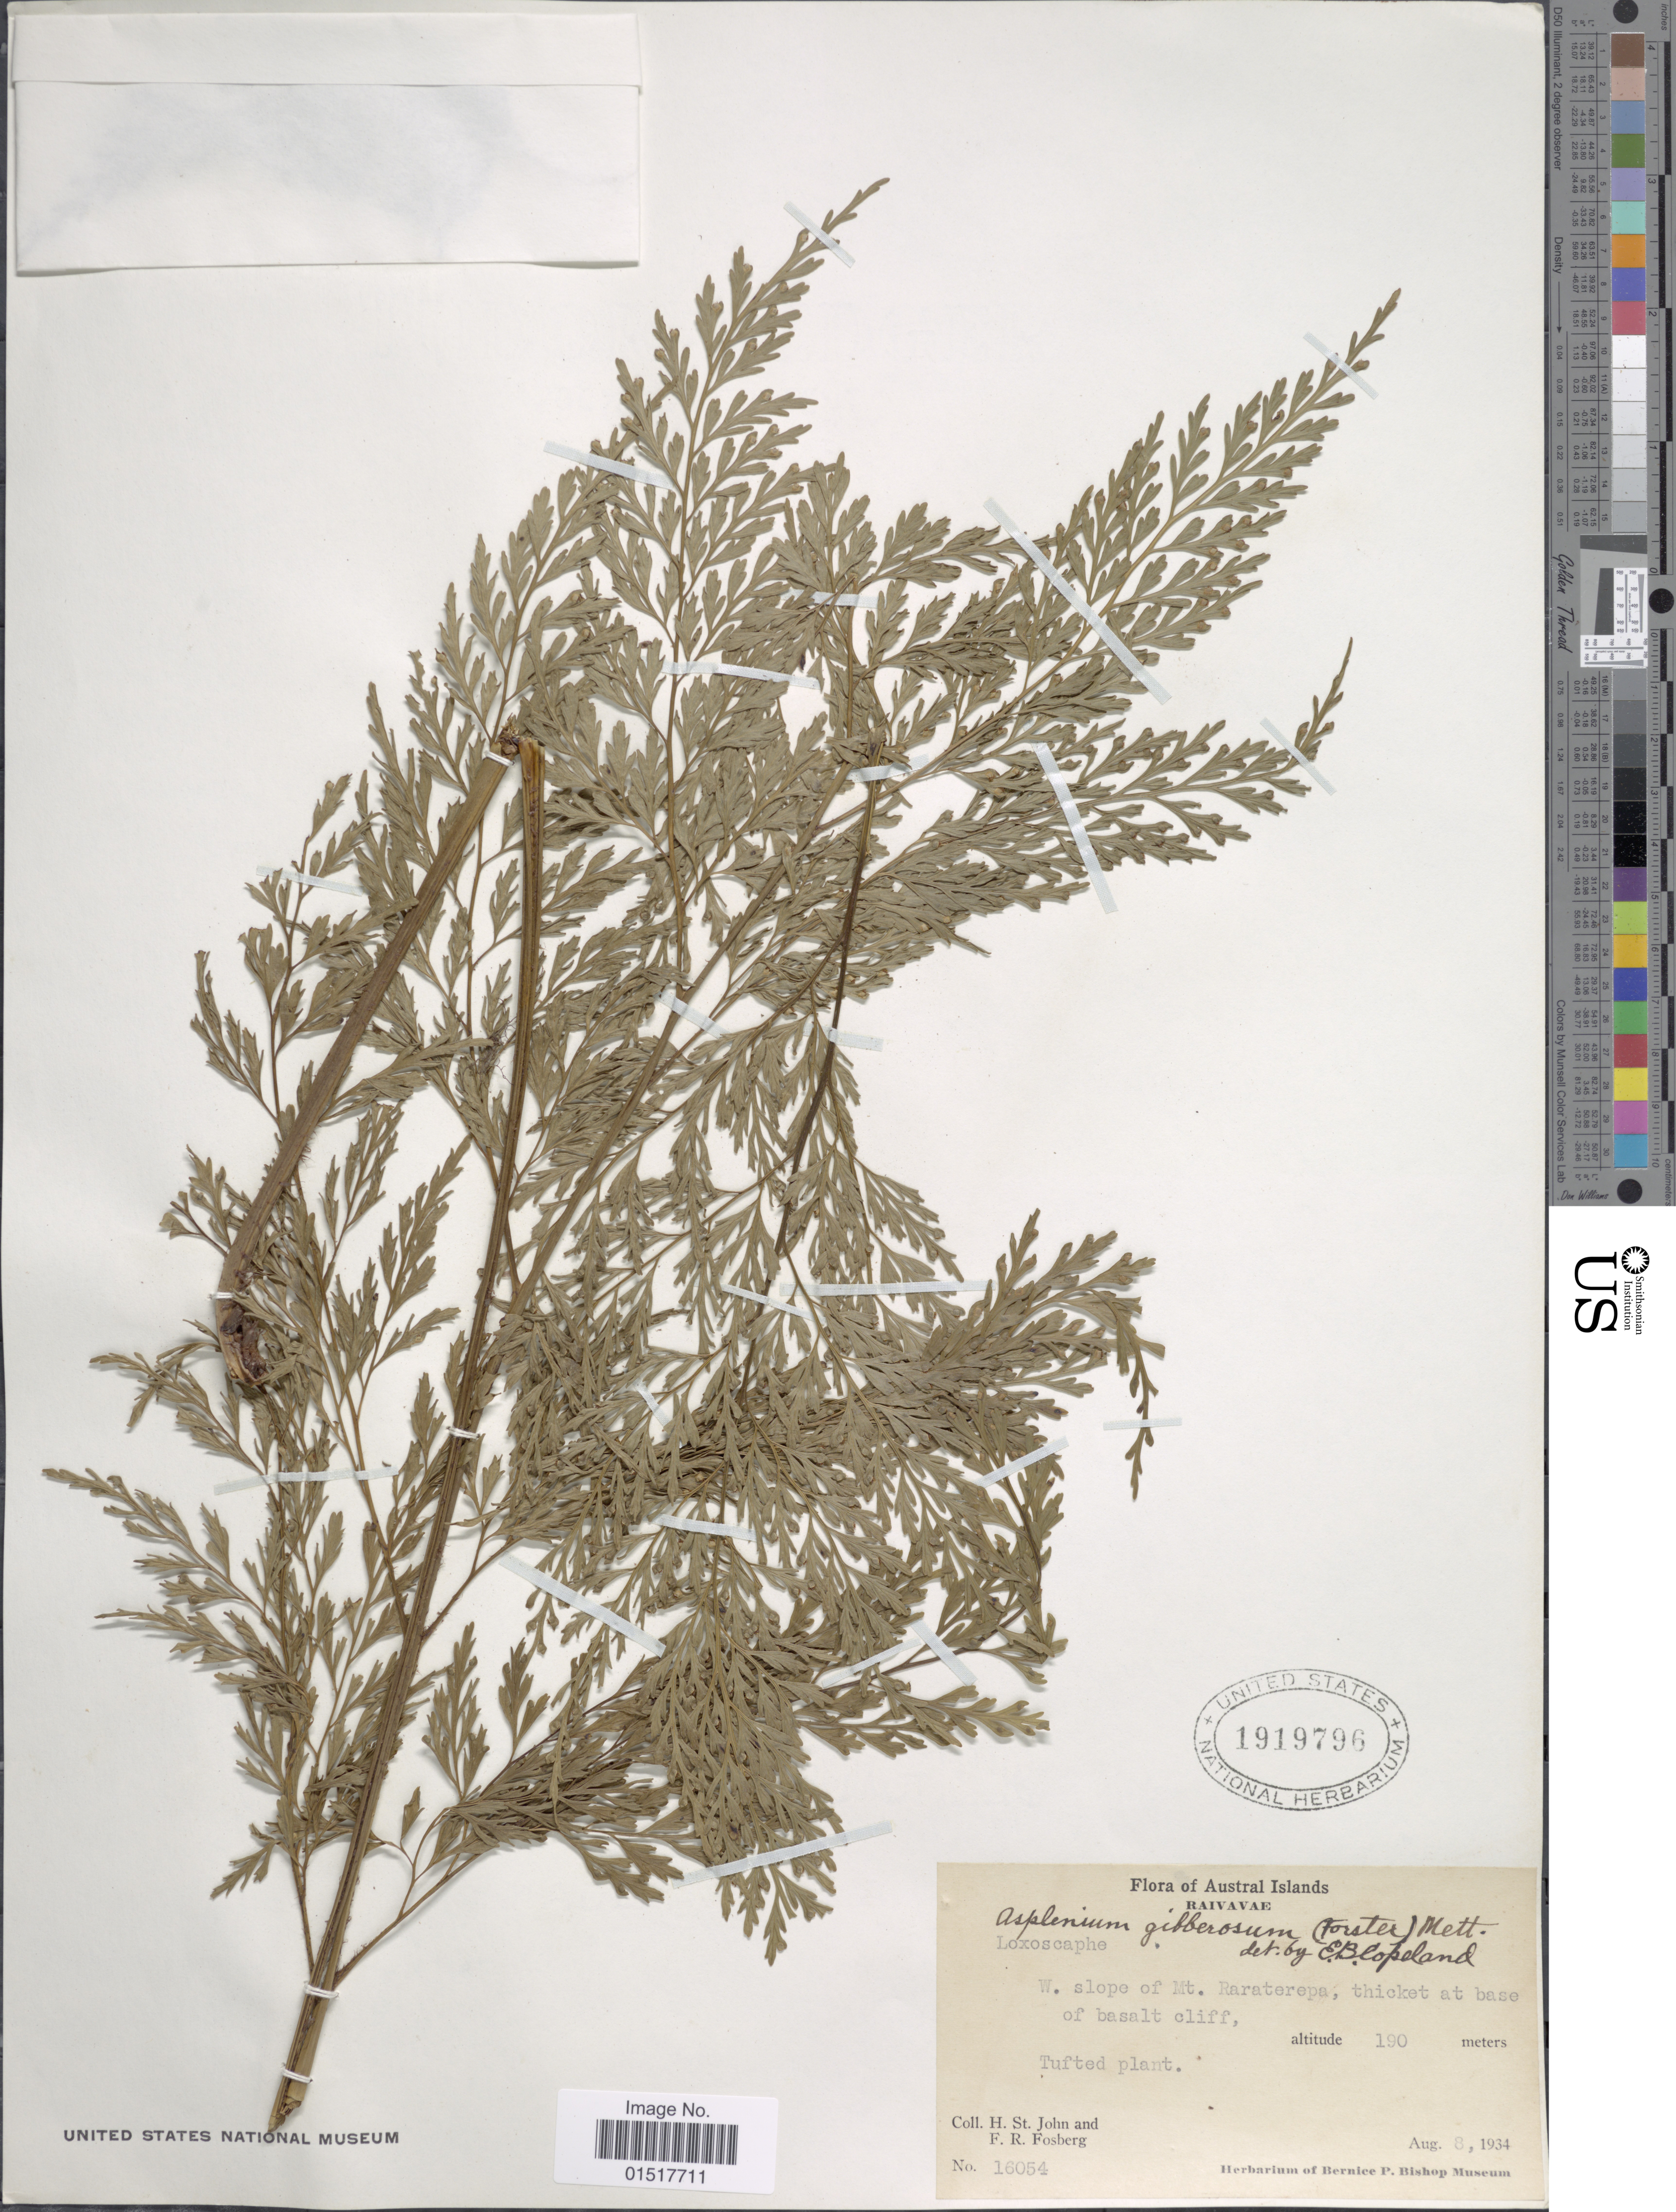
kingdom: Plantae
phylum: Tracheophyta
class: Polypodiopsida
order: Polypodiales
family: Aspleniaceae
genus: Asplenium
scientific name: Asplenium gibberosum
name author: (G. Forst.) Mett.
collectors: H. St. John & F. R. Fosberg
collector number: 16054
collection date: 1934-08-08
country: French Polynesia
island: Raivavae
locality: Austral Islands. Raivavae. W. slope of Mt. Raraterepa, thicket at base of basalt cliff.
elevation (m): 190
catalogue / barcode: US 1919796